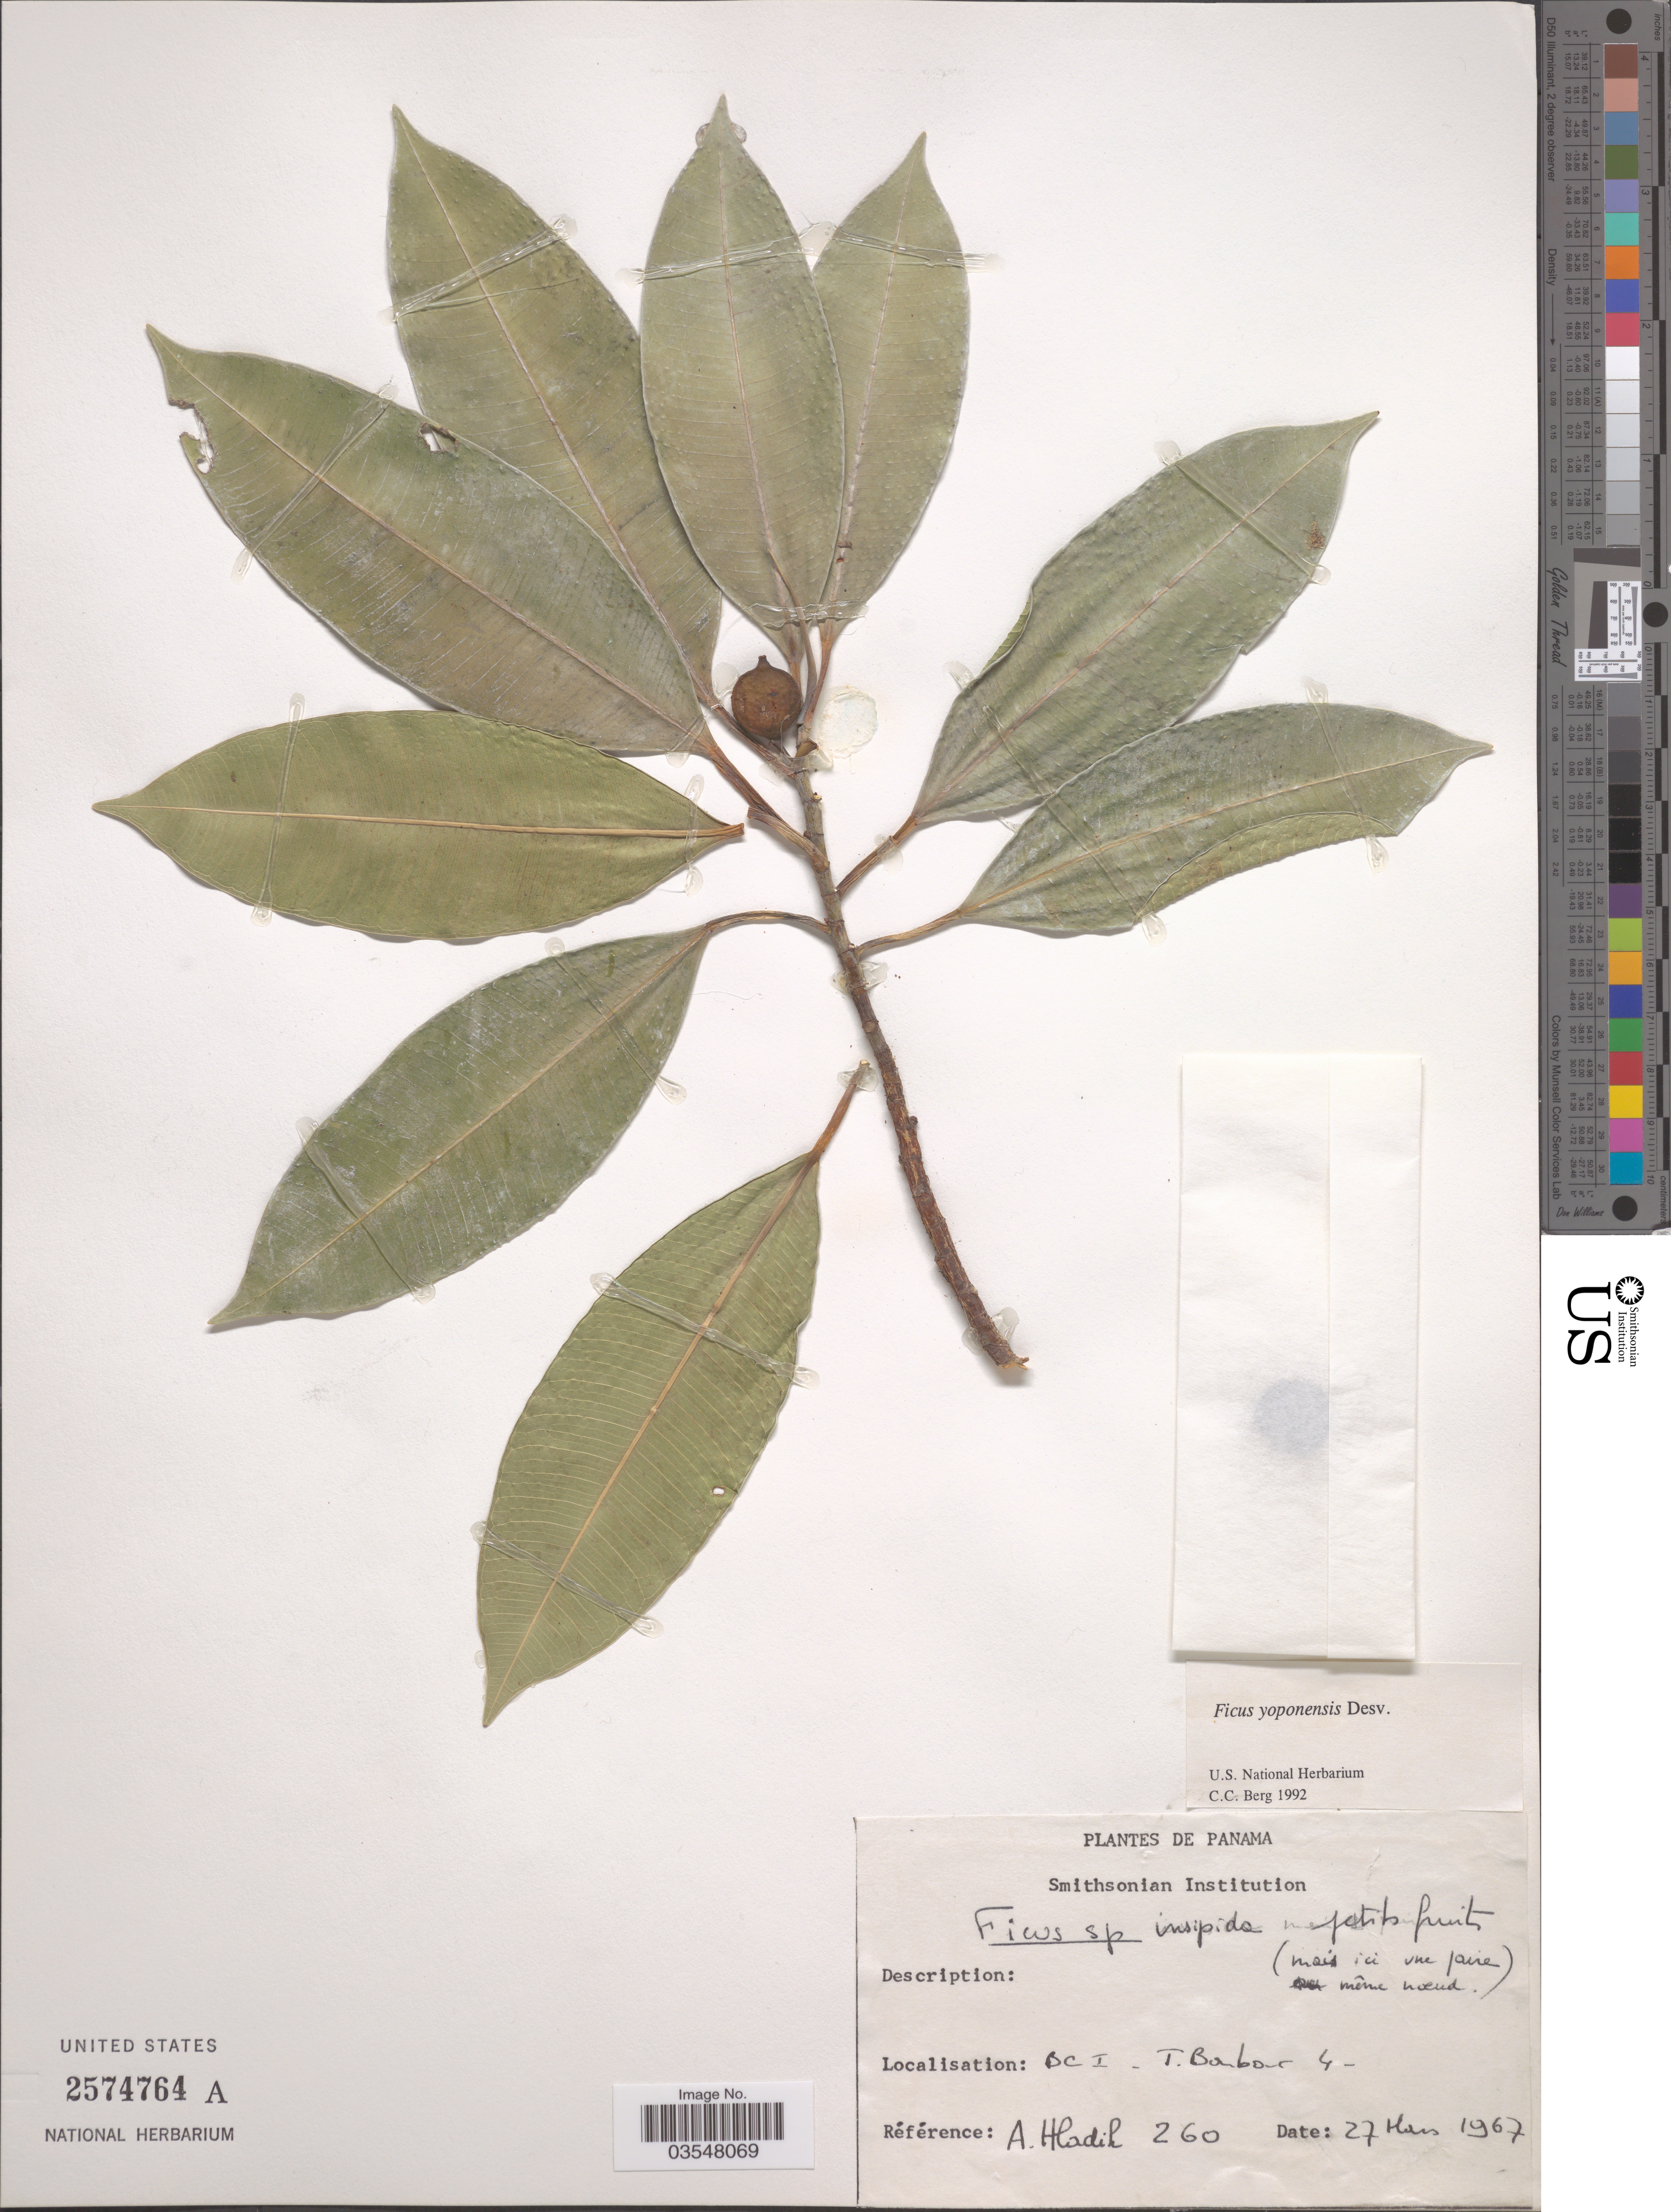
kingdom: Plantae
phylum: Tracheophyta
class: Magnoliopsida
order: Rosales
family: Moraceae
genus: Ficus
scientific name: Ficus yoponensis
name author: Desv.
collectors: A. Hladik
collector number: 260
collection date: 1967-03-27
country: Panama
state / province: Panamá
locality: BCI - T. Barbour 4.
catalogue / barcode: US 2574764A